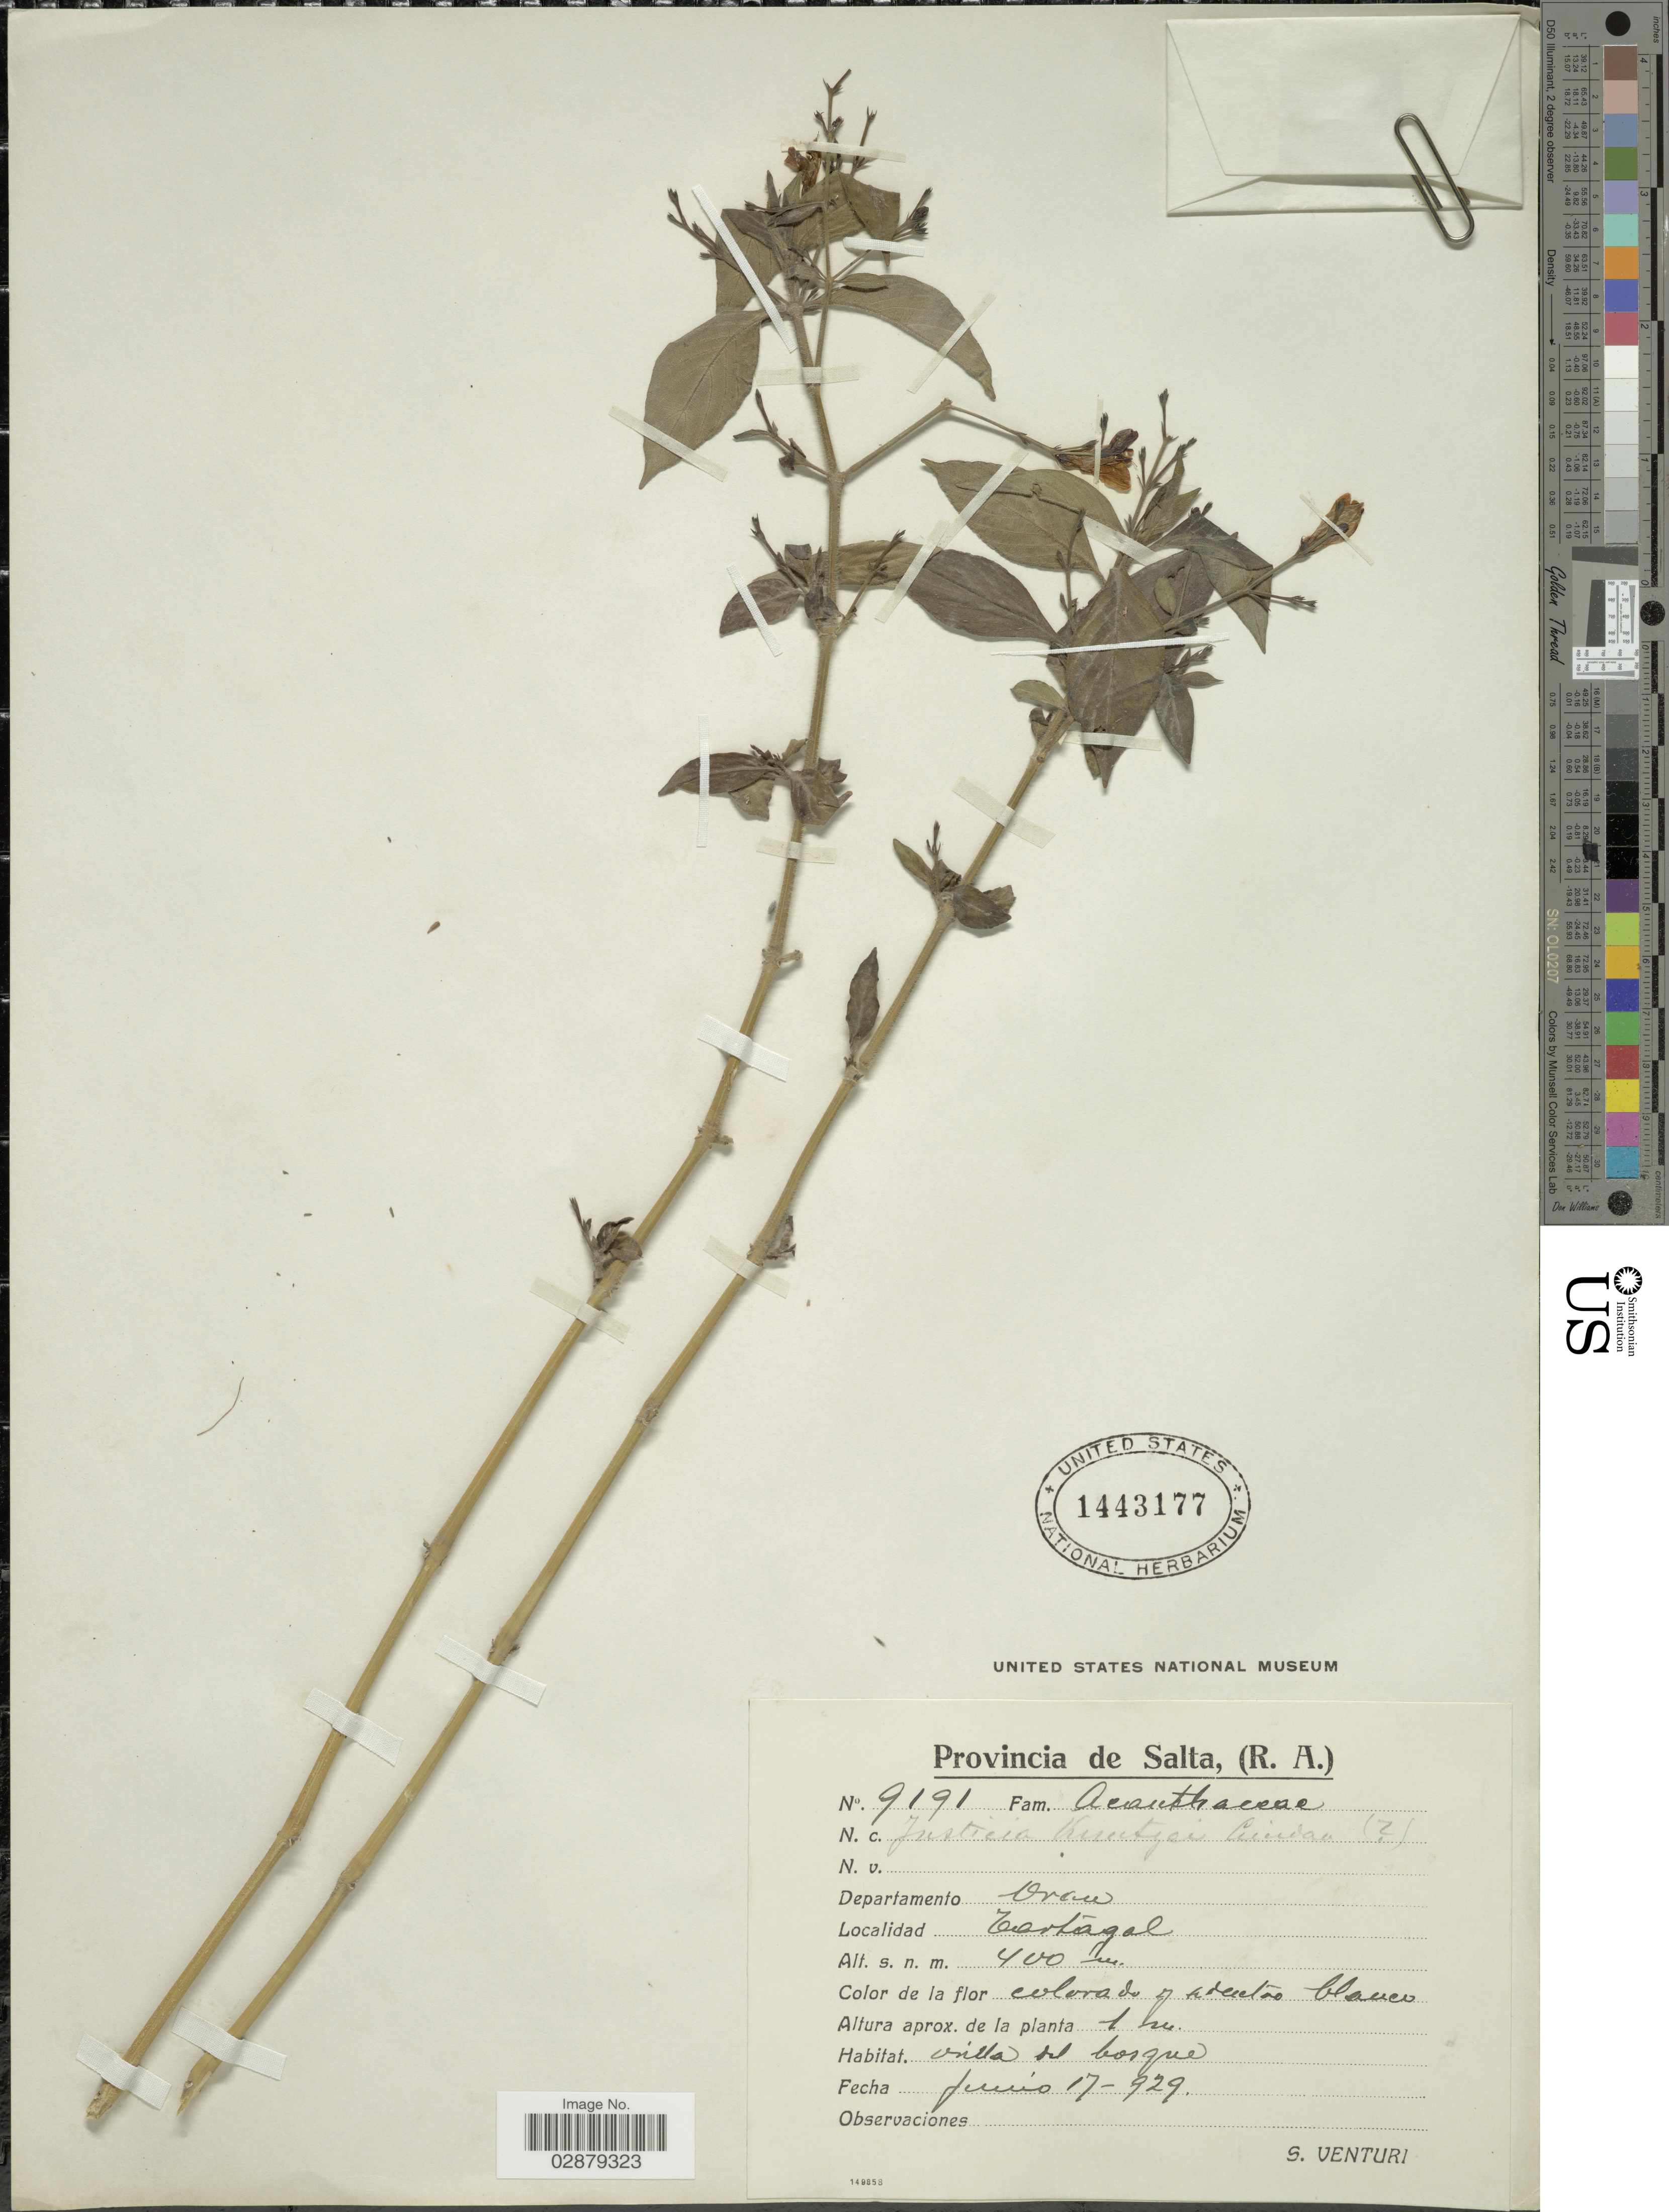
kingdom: Plantae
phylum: Tracheophyta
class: Magnoliopsida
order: Lamiales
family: Acanthaceae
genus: Justicia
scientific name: Justicia kuntzei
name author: Lindau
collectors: S. Venturi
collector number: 9191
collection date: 1929-06-17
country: Argentina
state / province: Salta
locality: (R. A.), Departamento Oran, Tartagal.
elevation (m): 400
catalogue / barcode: US 1443177